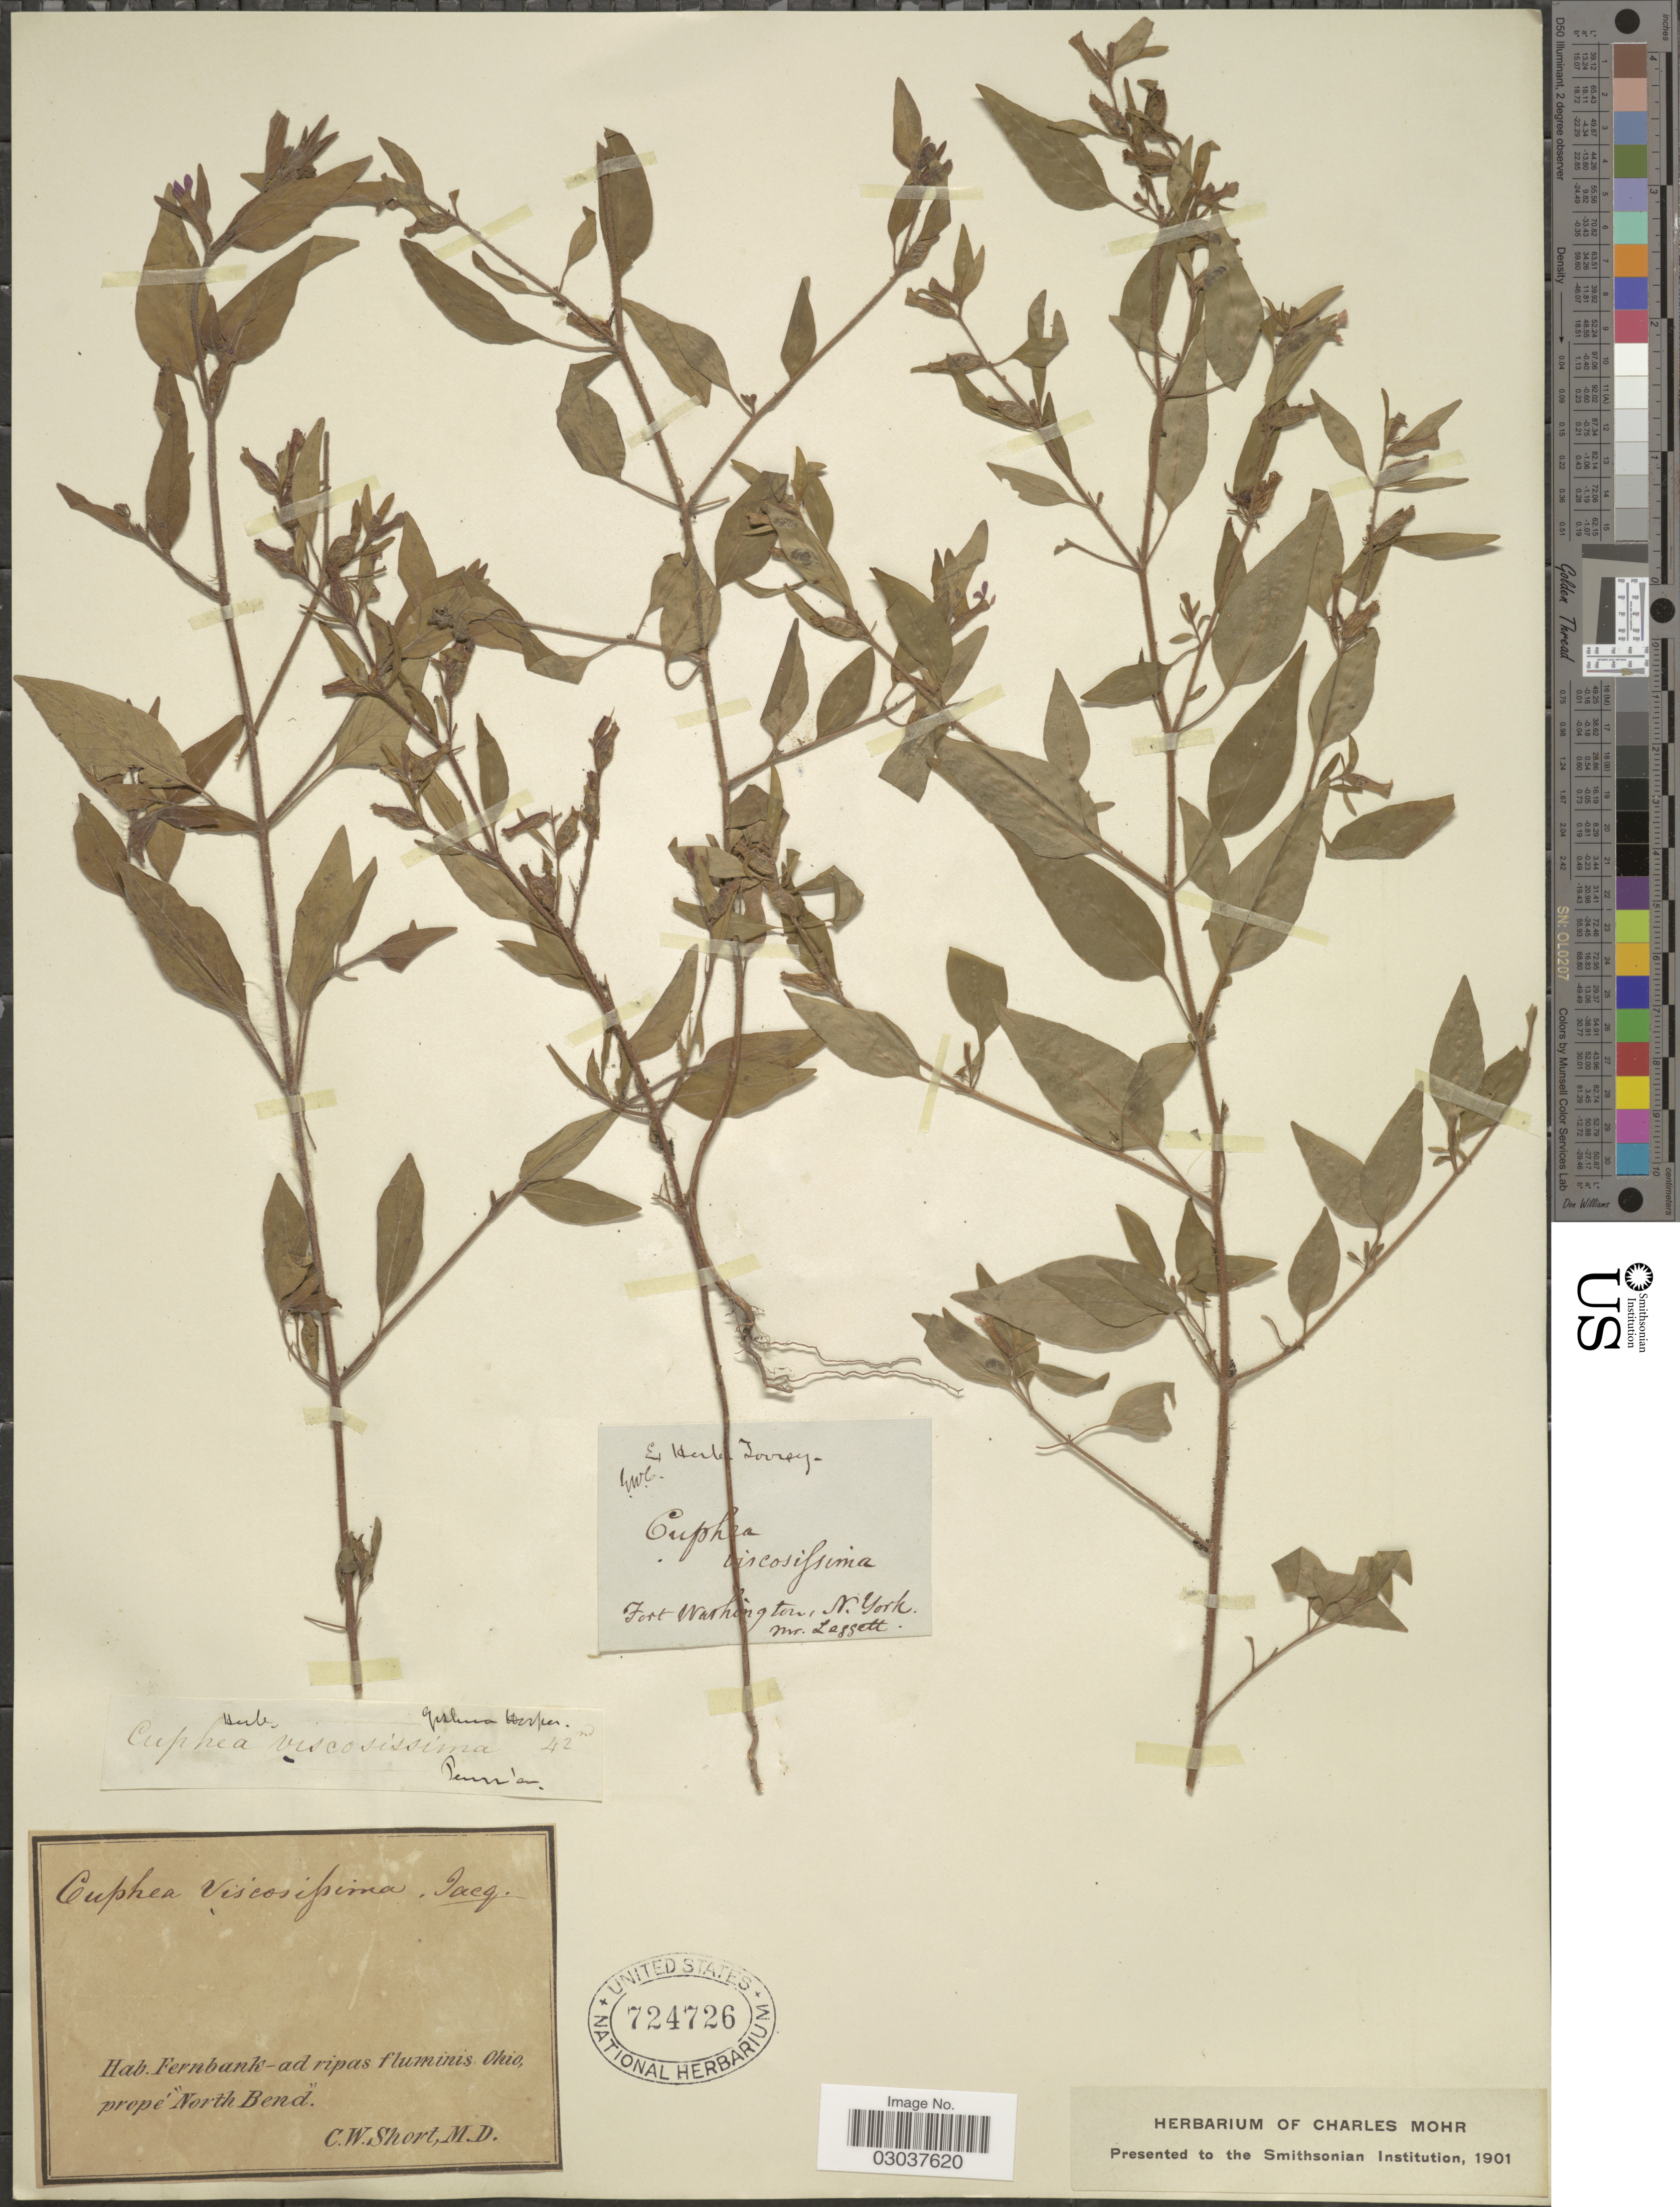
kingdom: Plantae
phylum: Tracheophyta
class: Magnoliopsida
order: Myrtales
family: Lythraceae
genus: Cuphea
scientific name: Cuphea petiolata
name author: Pohl ex Koehne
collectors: Mr. Leggett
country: United States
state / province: New York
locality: Fort Washington, N. York.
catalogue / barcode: US 724726-2